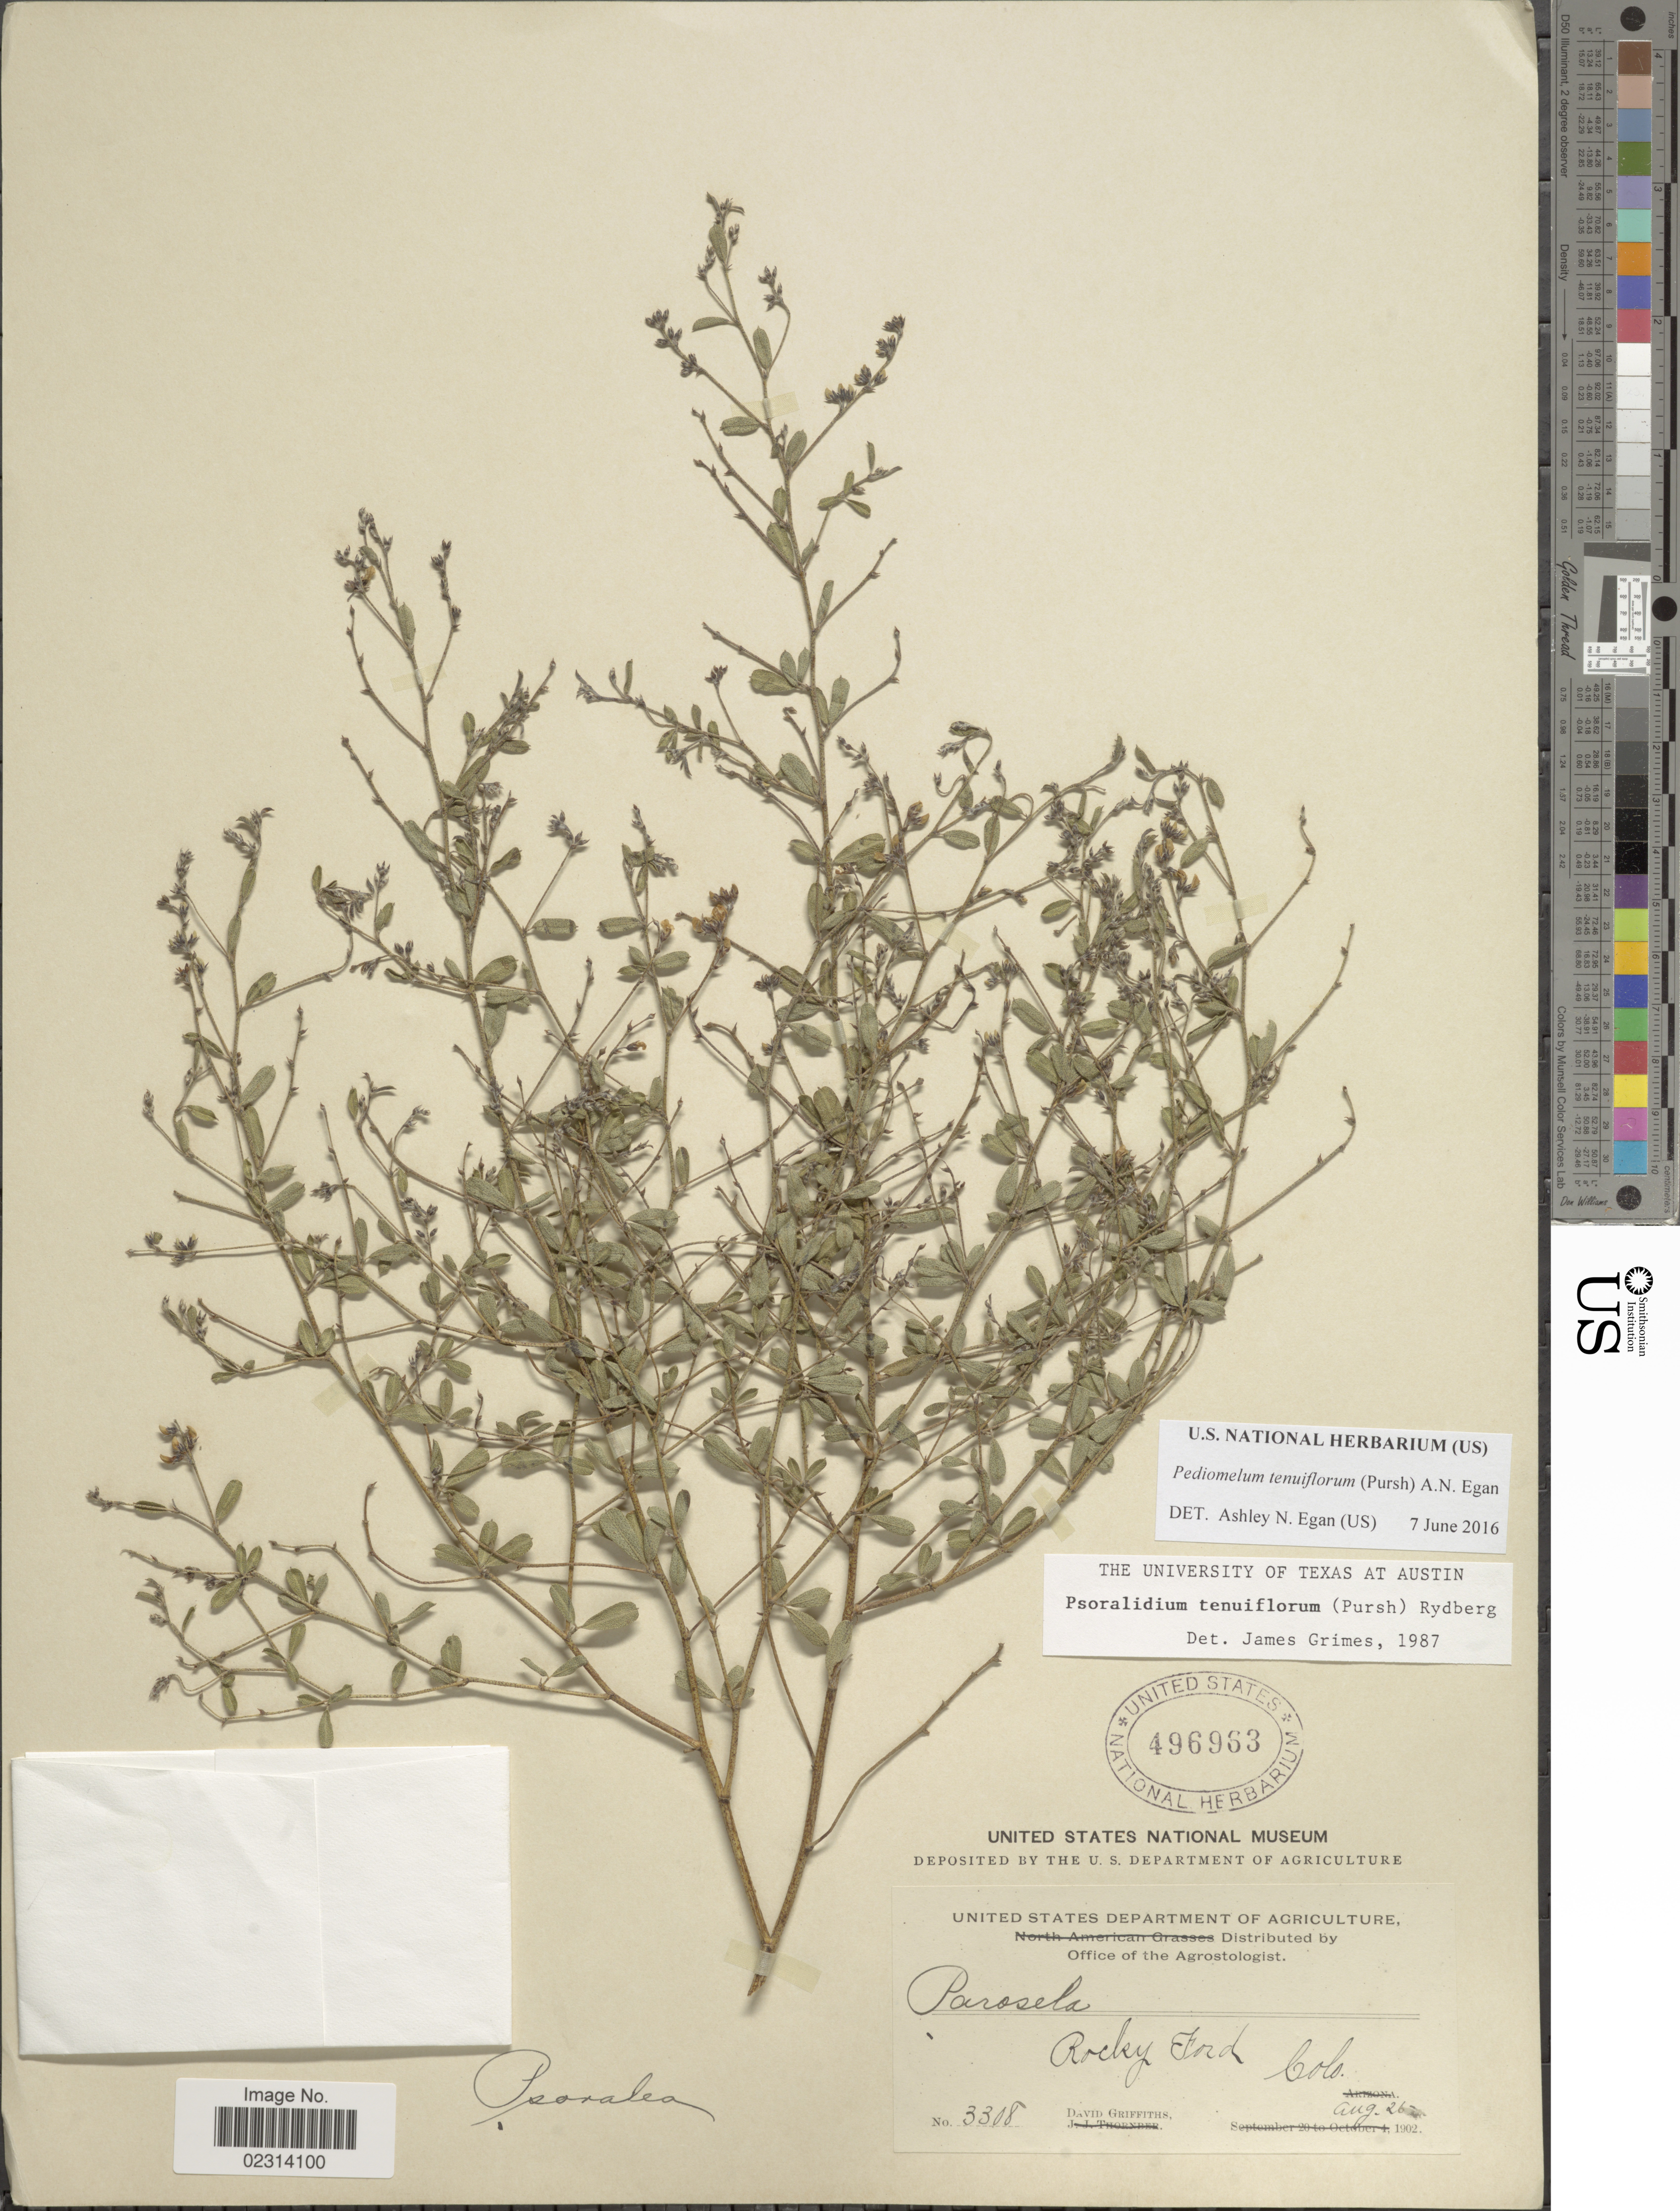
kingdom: Plantae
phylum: Tracheophyta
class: Magnoliopsida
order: Fabales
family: Fabaceae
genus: Psoralidium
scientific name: Psoralidium tenuiflorum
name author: (Pursh) Rydb.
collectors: D. Griffiths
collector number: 3308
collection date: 1902-08-26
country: United States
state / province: Colorado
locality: Rocky Fork, Colo.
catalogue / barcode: US 496963